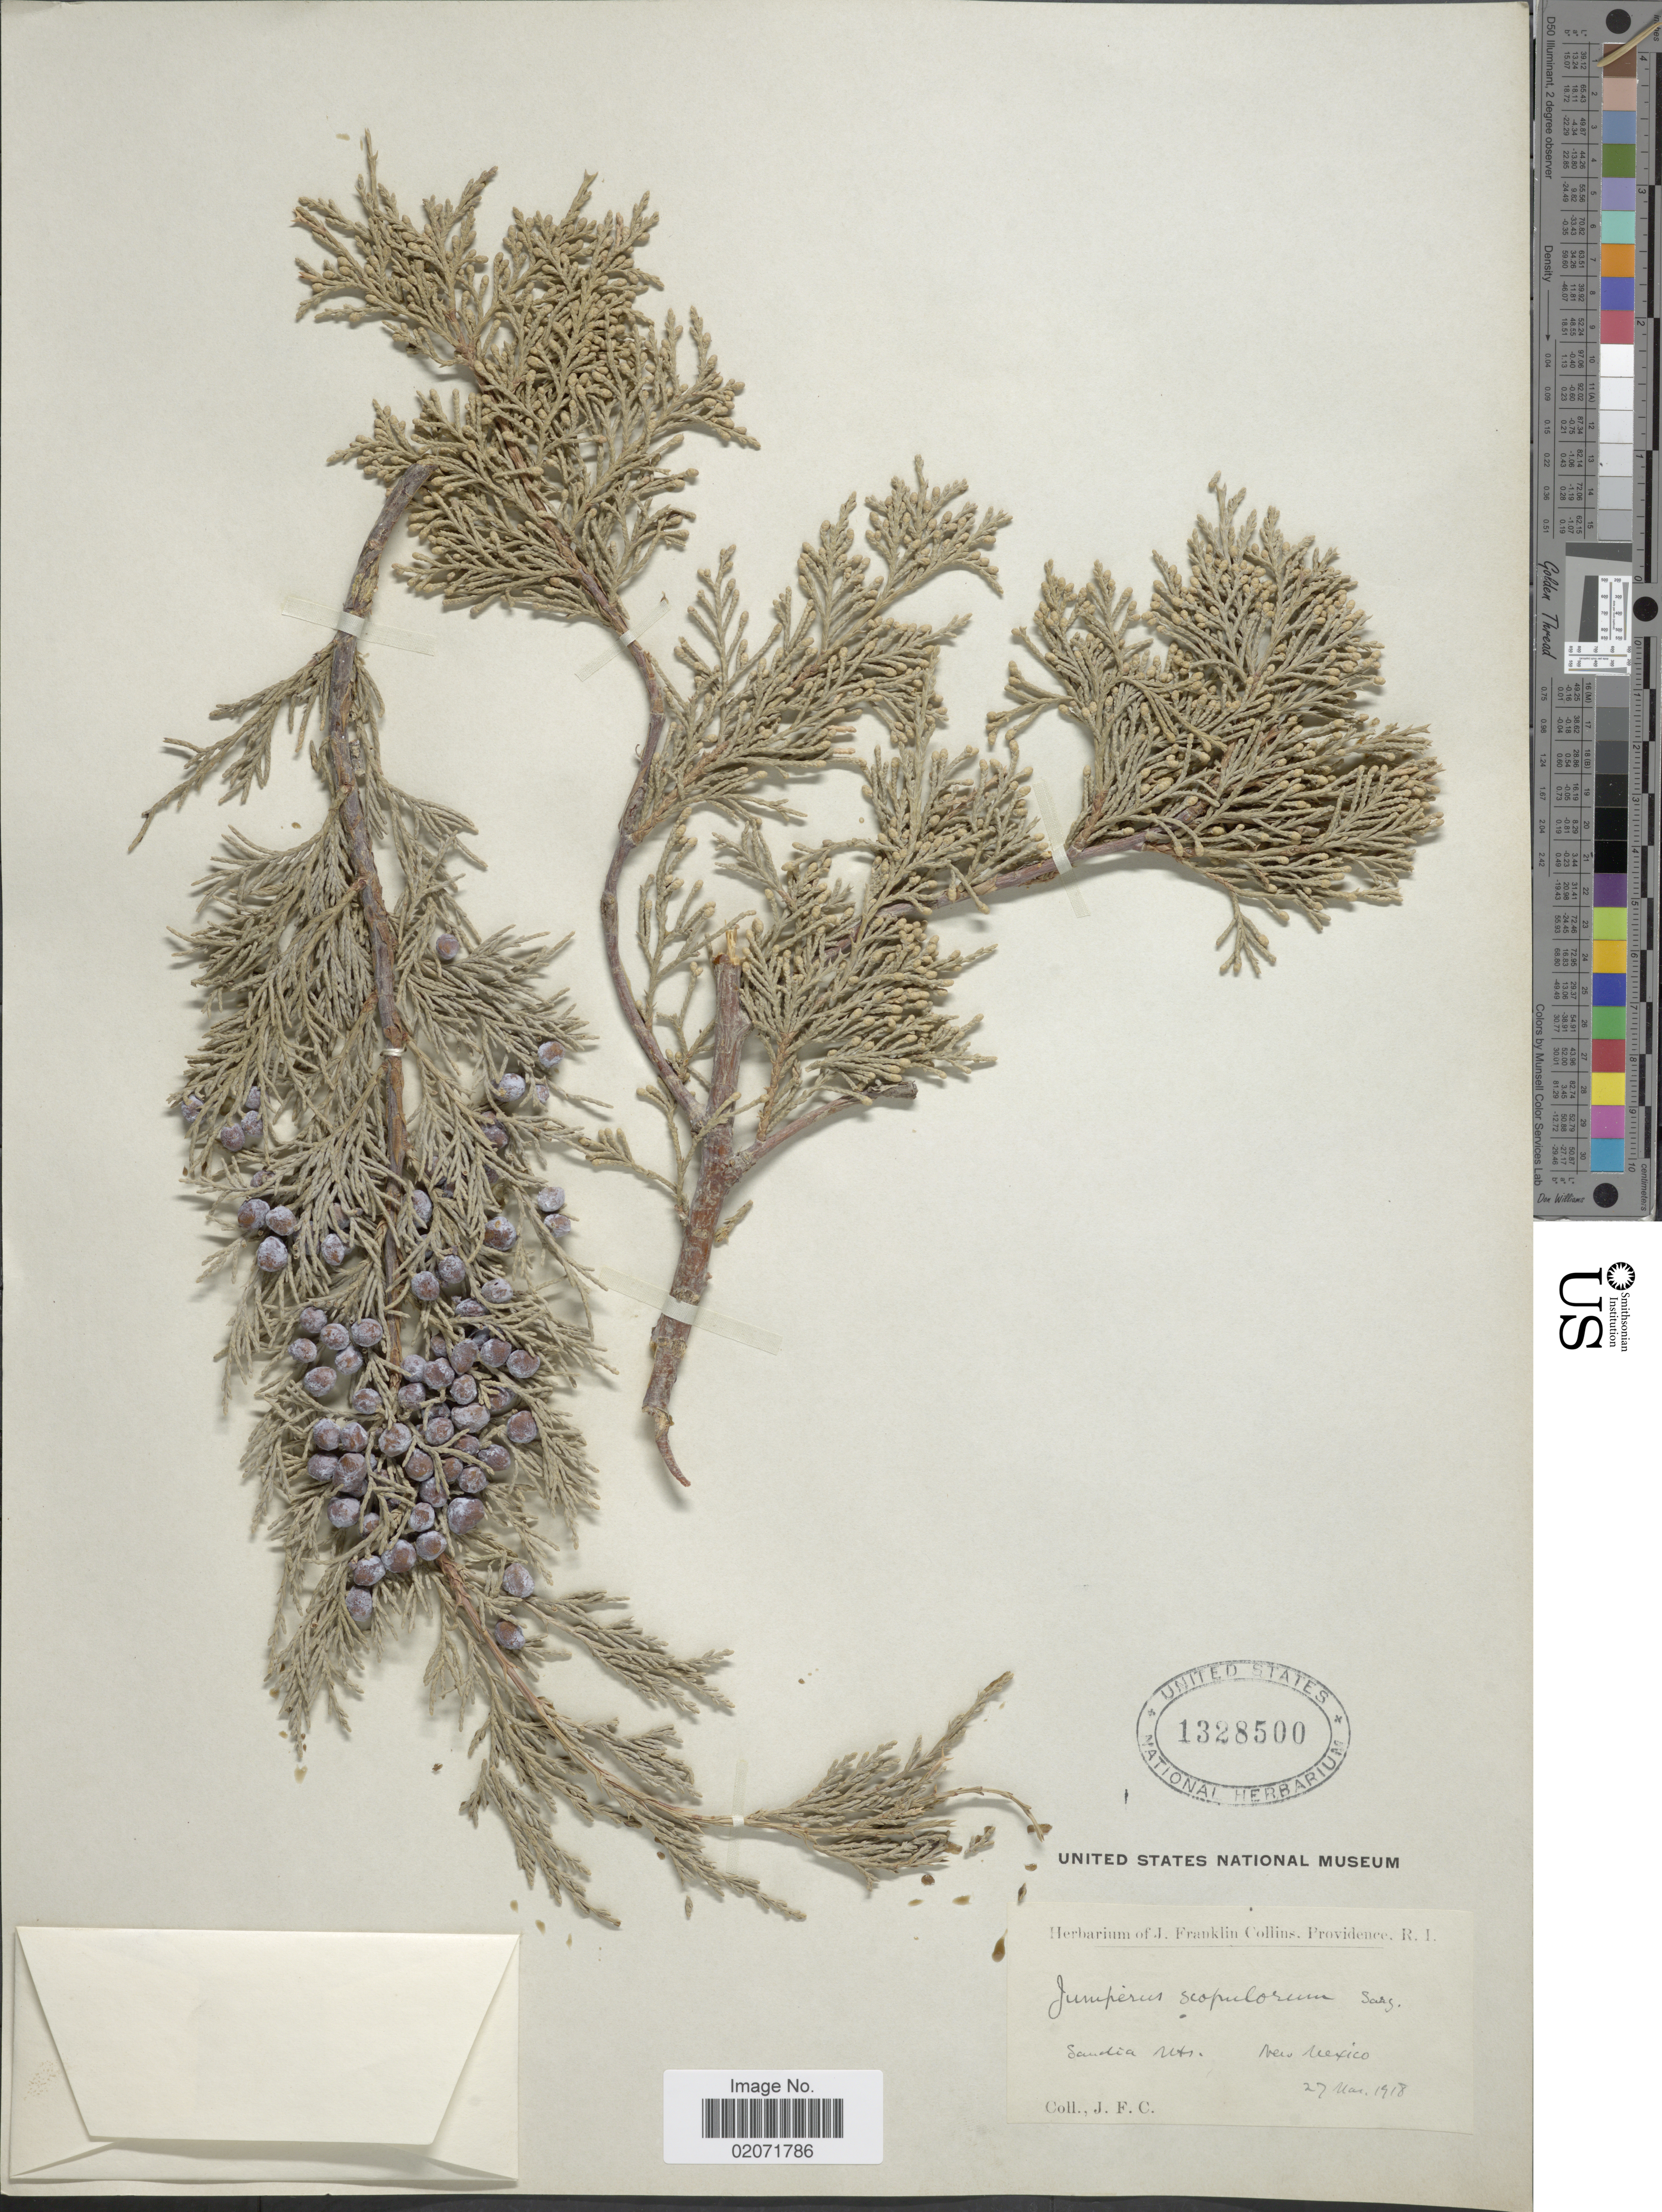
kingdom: Plantae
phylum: Tracheophyta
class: Pinopsida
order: Pinales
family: Cupressaceae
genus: Juniperus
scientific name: Juniperus scopulorum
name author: Sarg.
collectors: J. Collins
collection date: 1918-05-27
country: United States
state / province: New Mexico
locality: Snadia Mts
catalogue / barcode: US 1328500